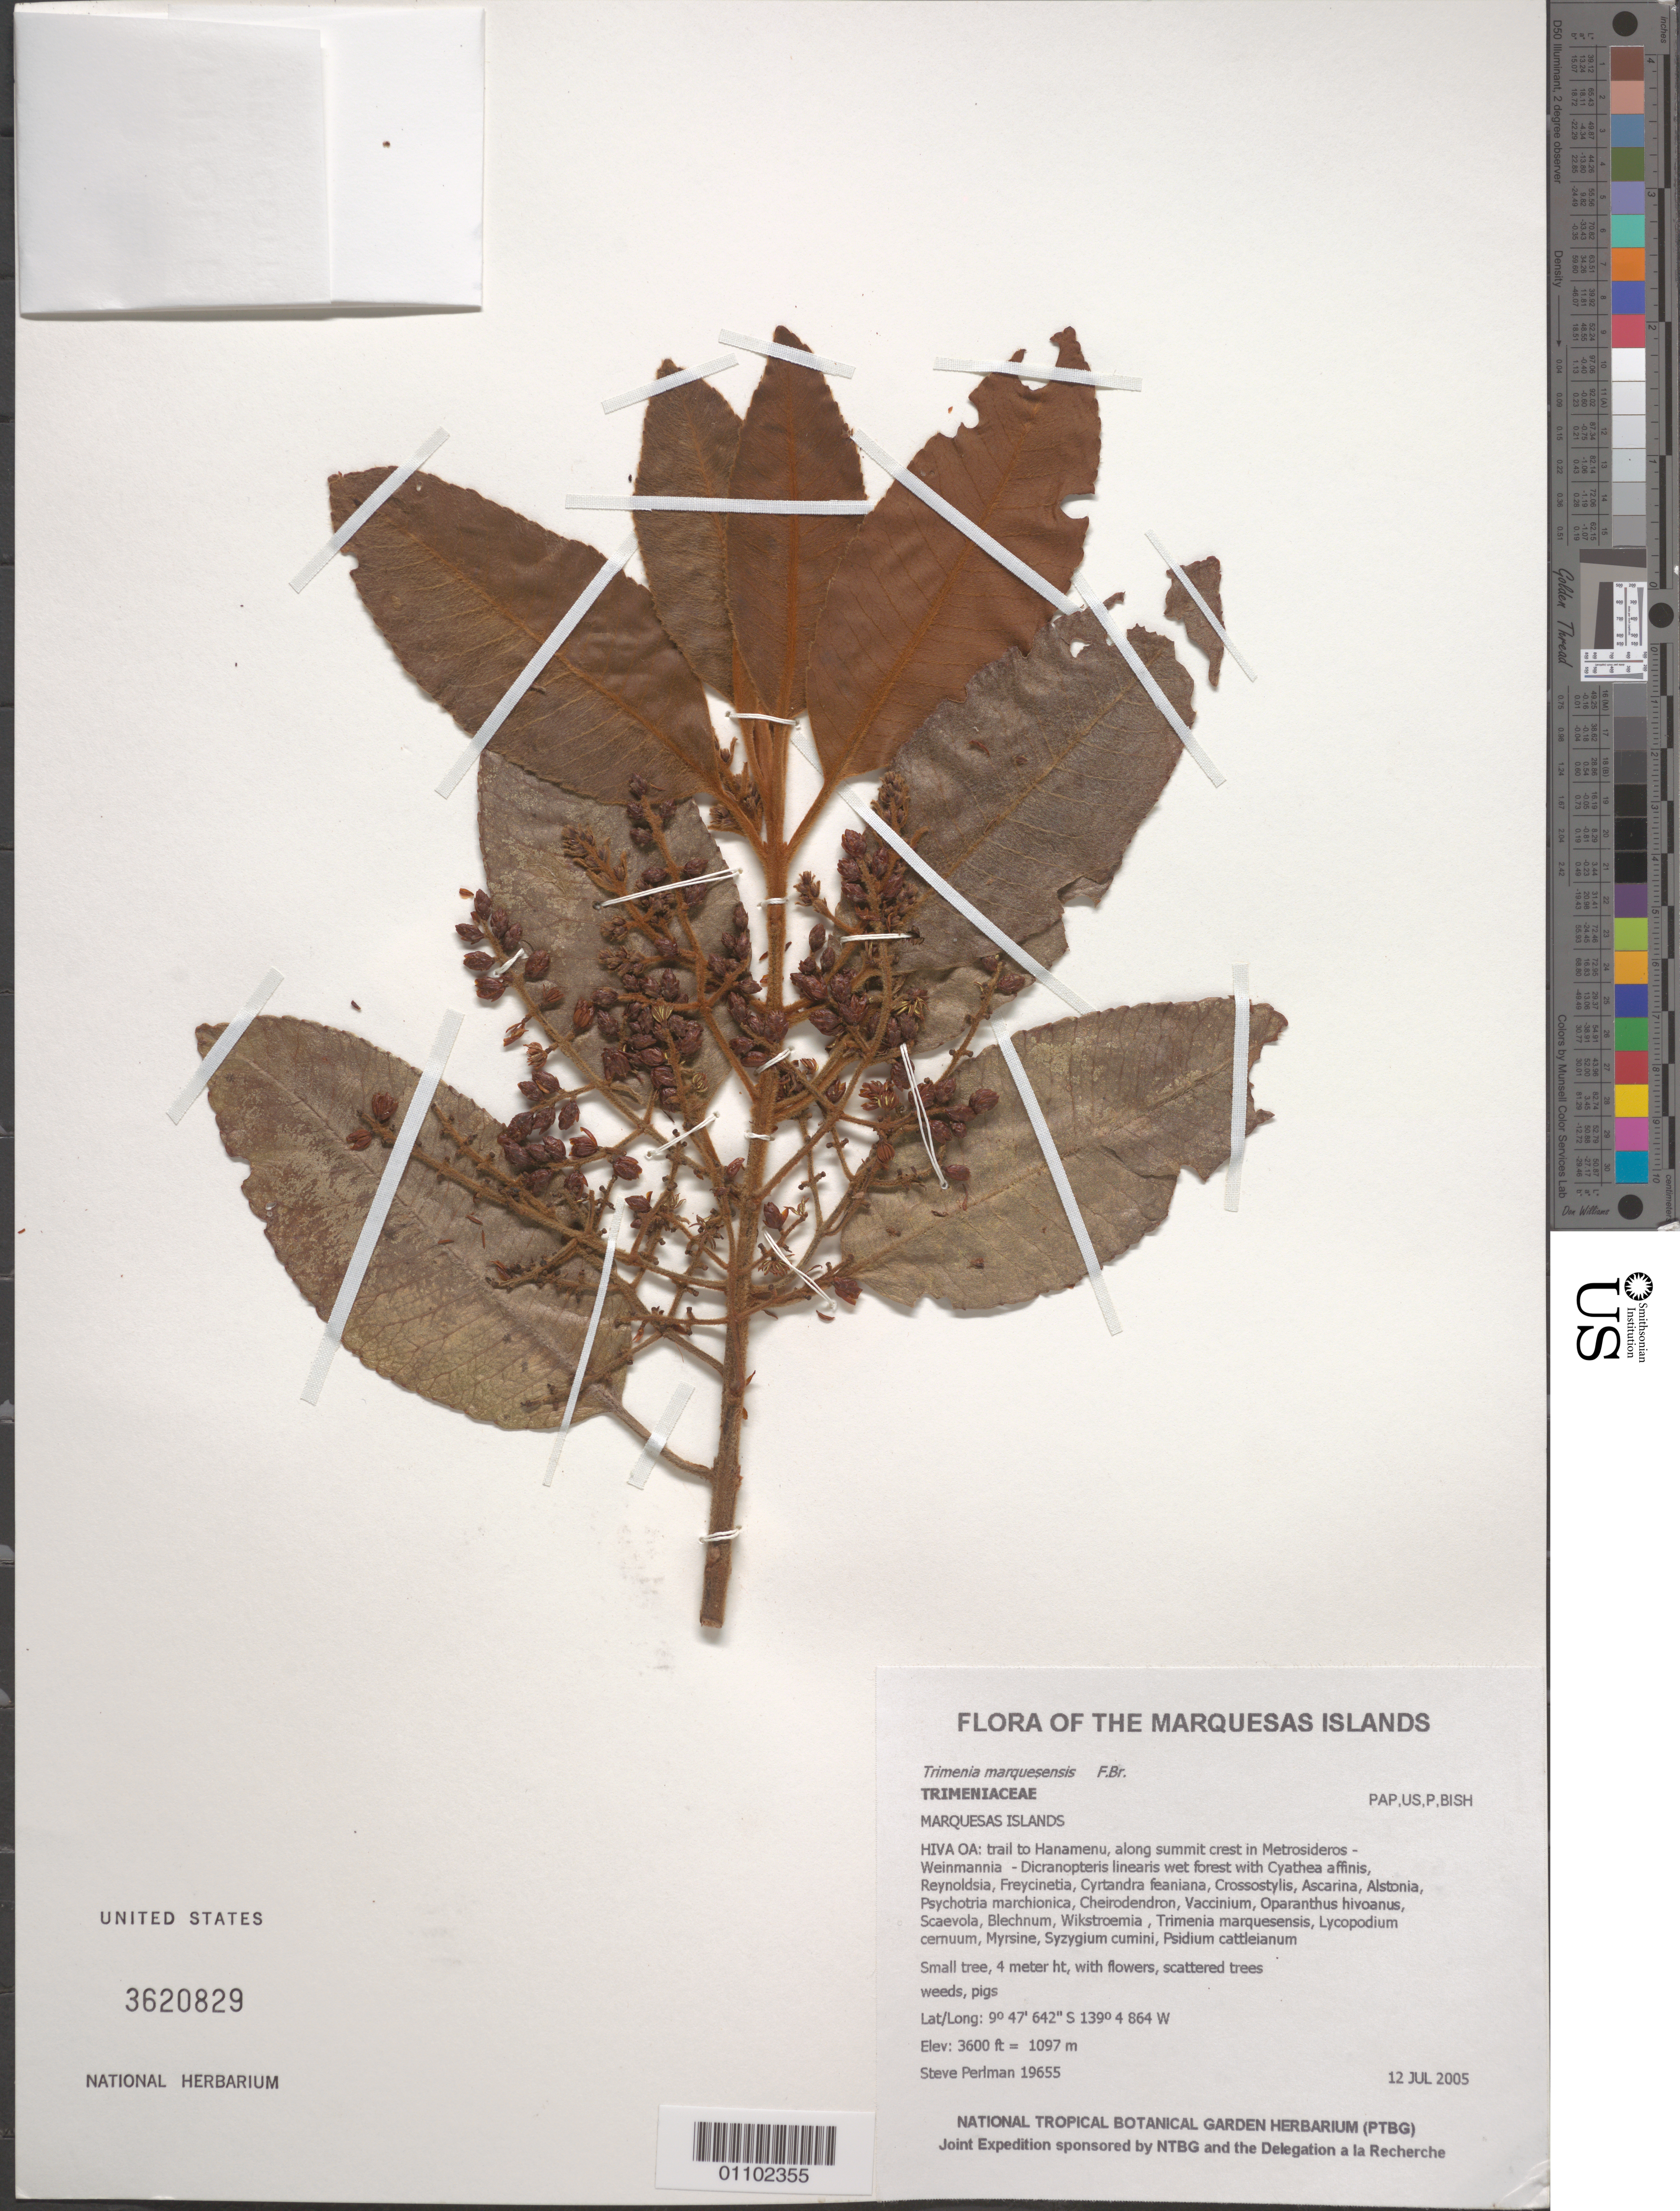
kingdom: Plantae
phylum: Tracheophyta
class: Magnoliopsida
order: Austrobaileyales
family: Trimeniaceae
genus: Trimenia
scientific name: Trimenia marquesensis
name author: F. Br.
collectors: S. P. Perlman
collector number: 19655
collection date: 2005-07-12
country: French Polynesia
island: Hiva Oa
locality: Trail to Hanamenu, along summit crest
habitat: Metrosideros - Weinmannia - Dicranopteris linearis wet forest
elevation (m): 1097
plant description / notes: Weeds, pigs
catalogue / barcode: US 3620829